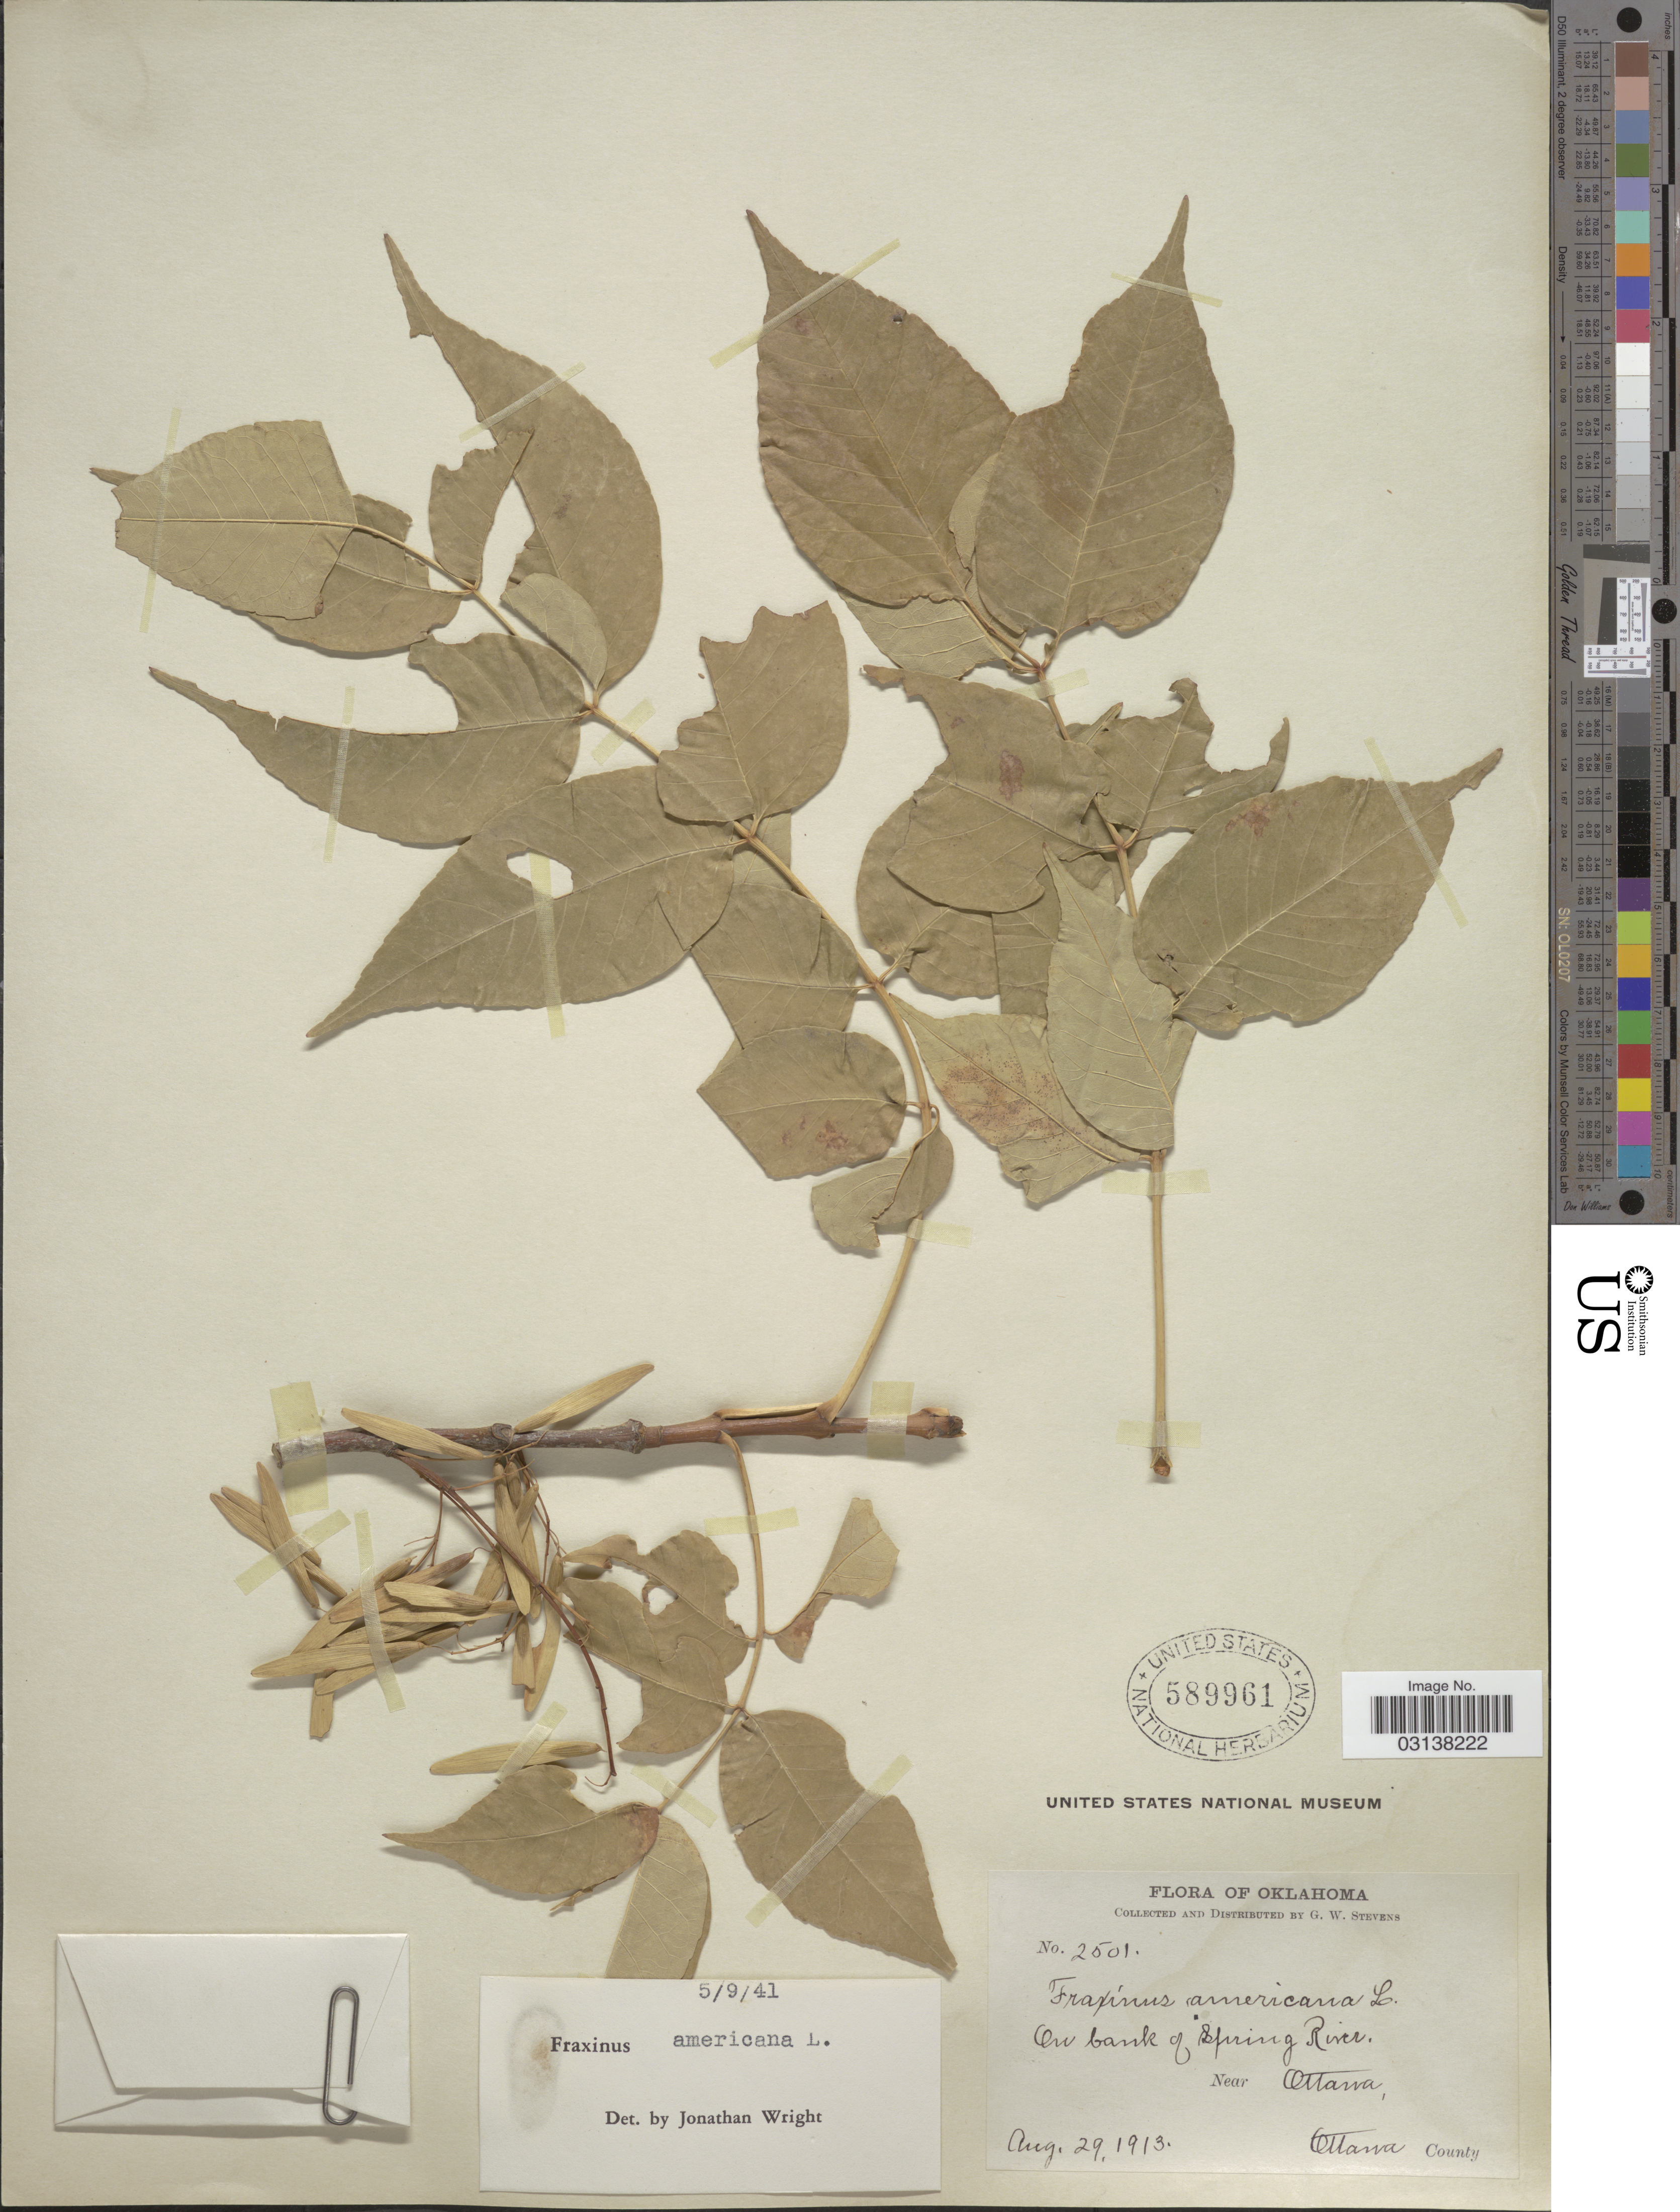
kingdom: Plantae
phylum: Tracheophyta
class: Magnoliopsida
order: Lamiales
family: Oleaceae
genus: Fraxinus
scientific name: Fraxinus americana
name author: L.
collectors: G. W. Stevens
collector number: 2501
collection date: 1913-08-29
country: United States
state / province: Oklahoma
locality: On bank of Spring River, near Ottawa, Ottawa County.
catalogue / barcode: US 589961